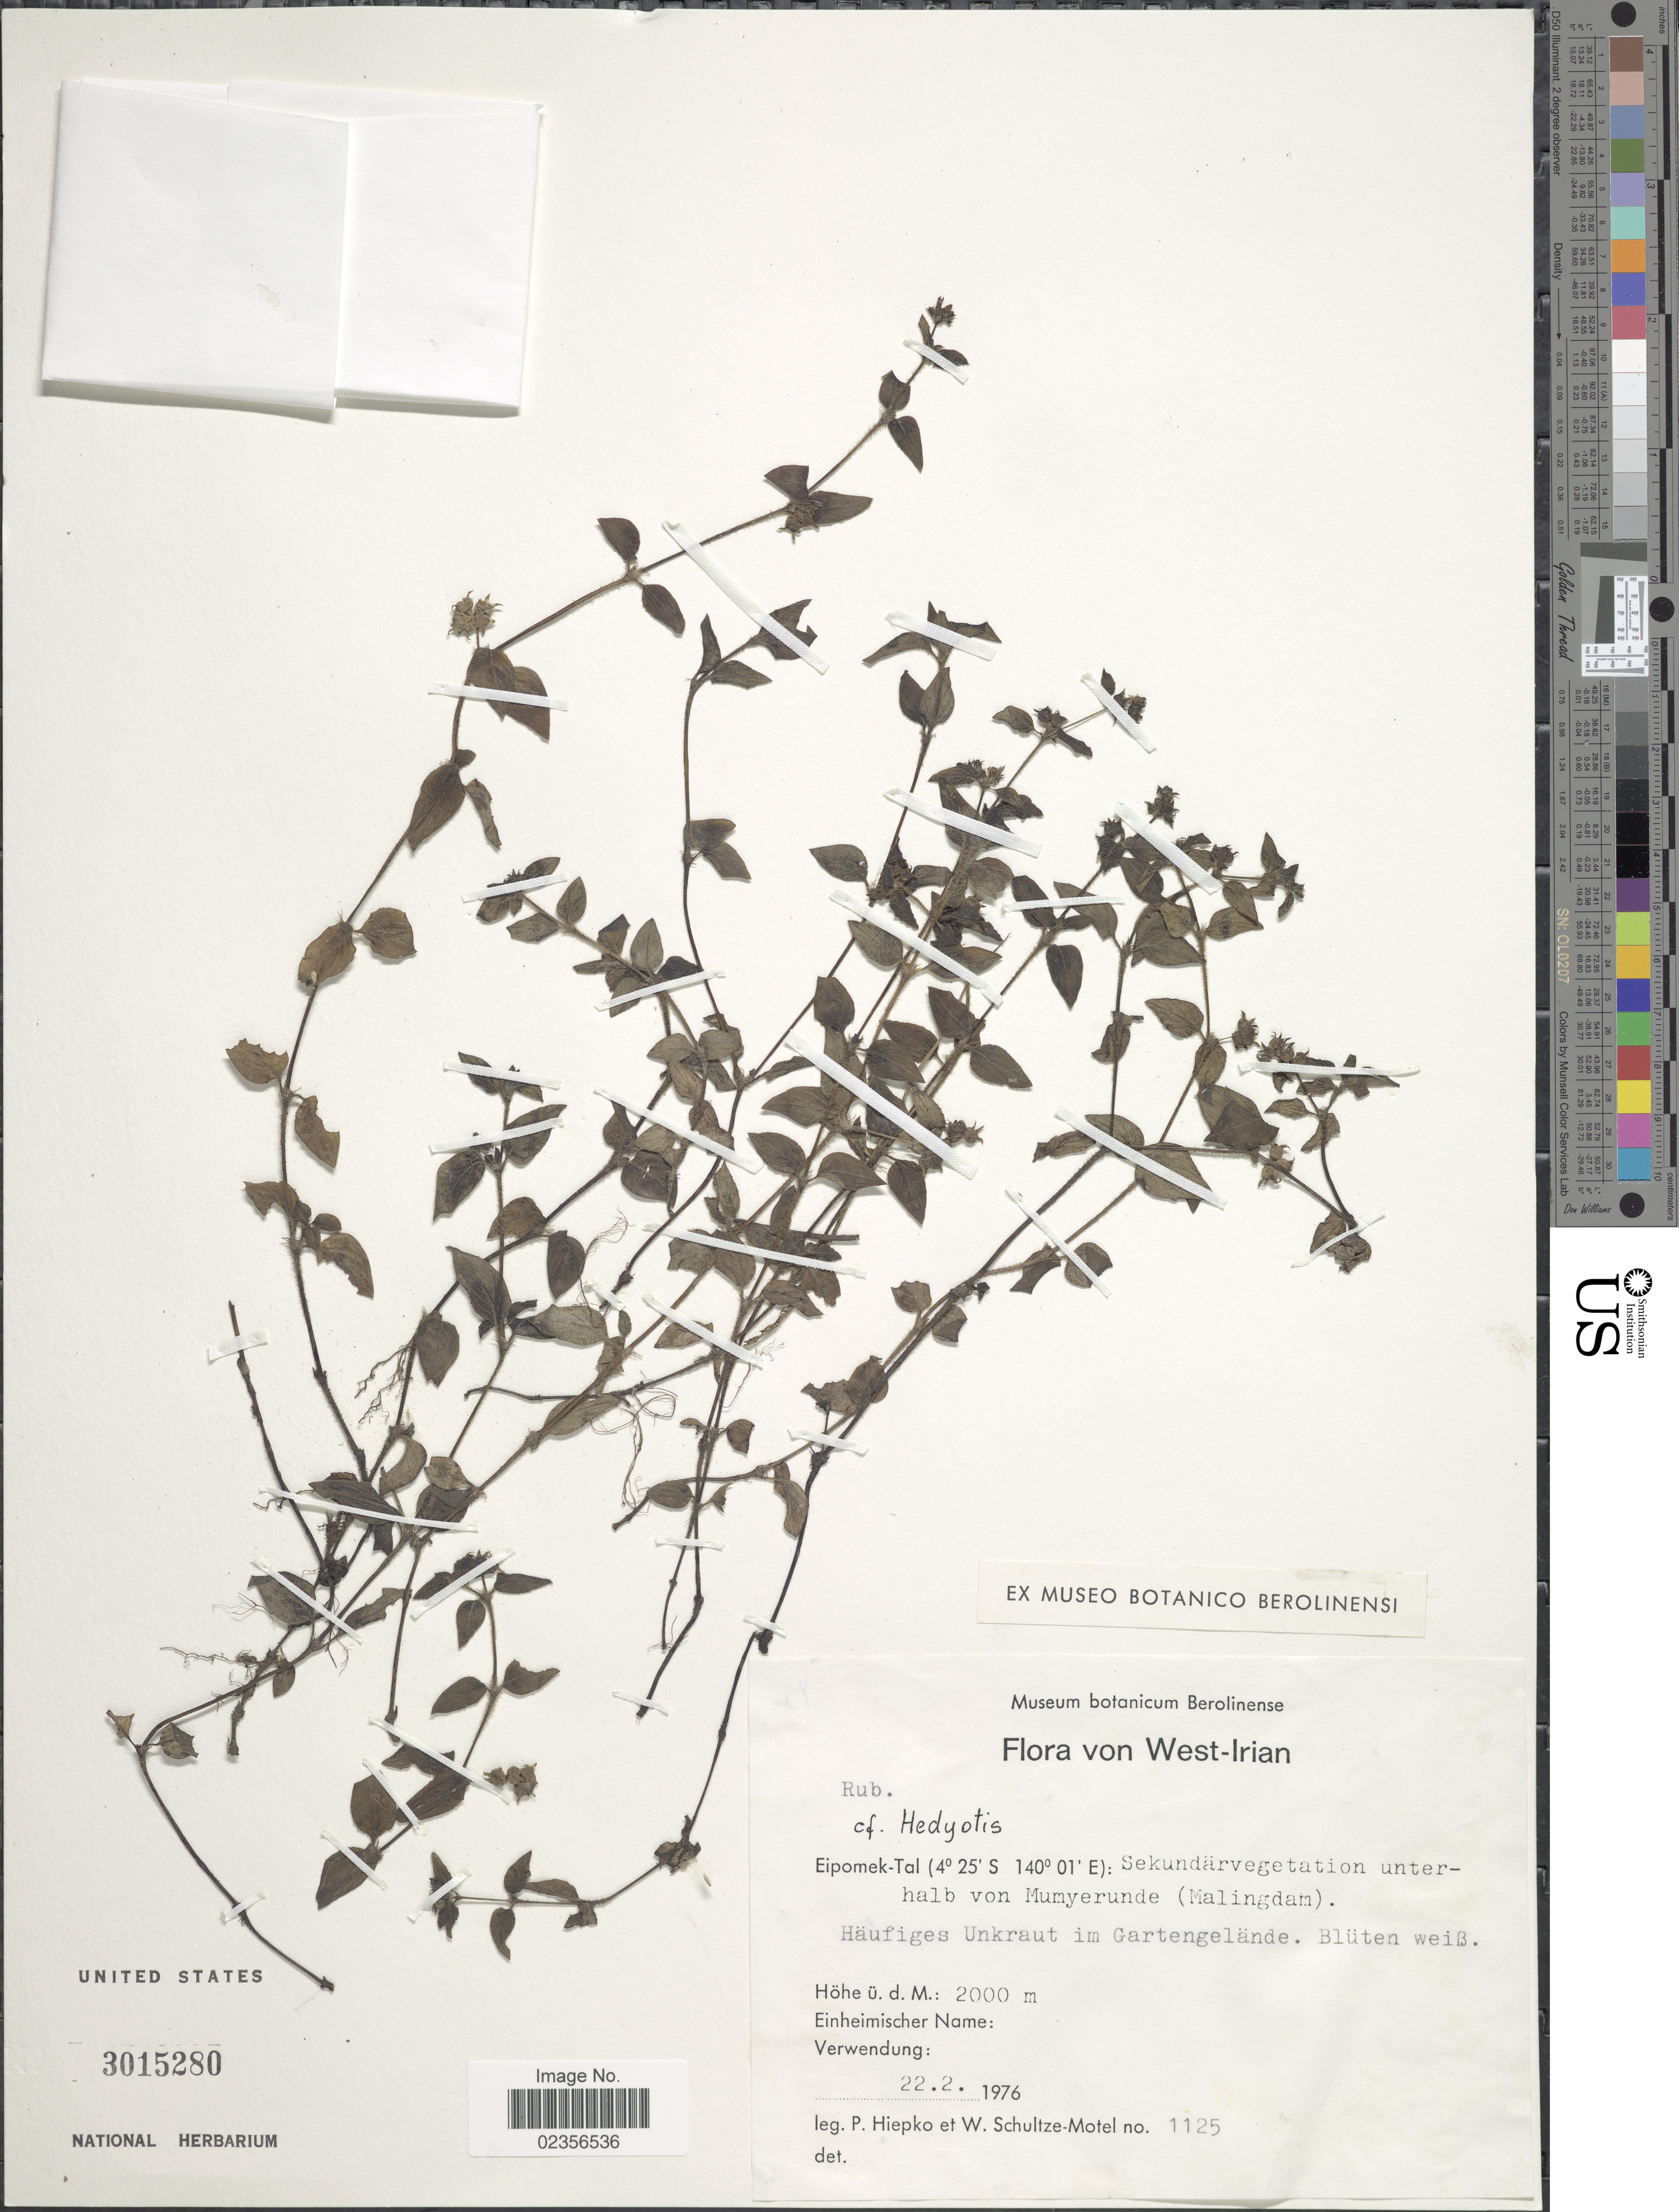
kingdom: Plantae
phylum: Tracheophyta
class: Magnoliopsida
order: Gentianales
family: Rubiaceae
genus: Hedyotis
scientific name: Hedyotis sp.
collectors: P. H. Hiepko & W. Schultze-Motel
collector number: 1125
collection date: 1976-02-22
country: Indonesia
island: New Guinea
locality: West-Irian. Eipomek-Tal: Mumyerunde (Malingdam)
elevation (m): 2000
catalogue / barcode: US 3015280